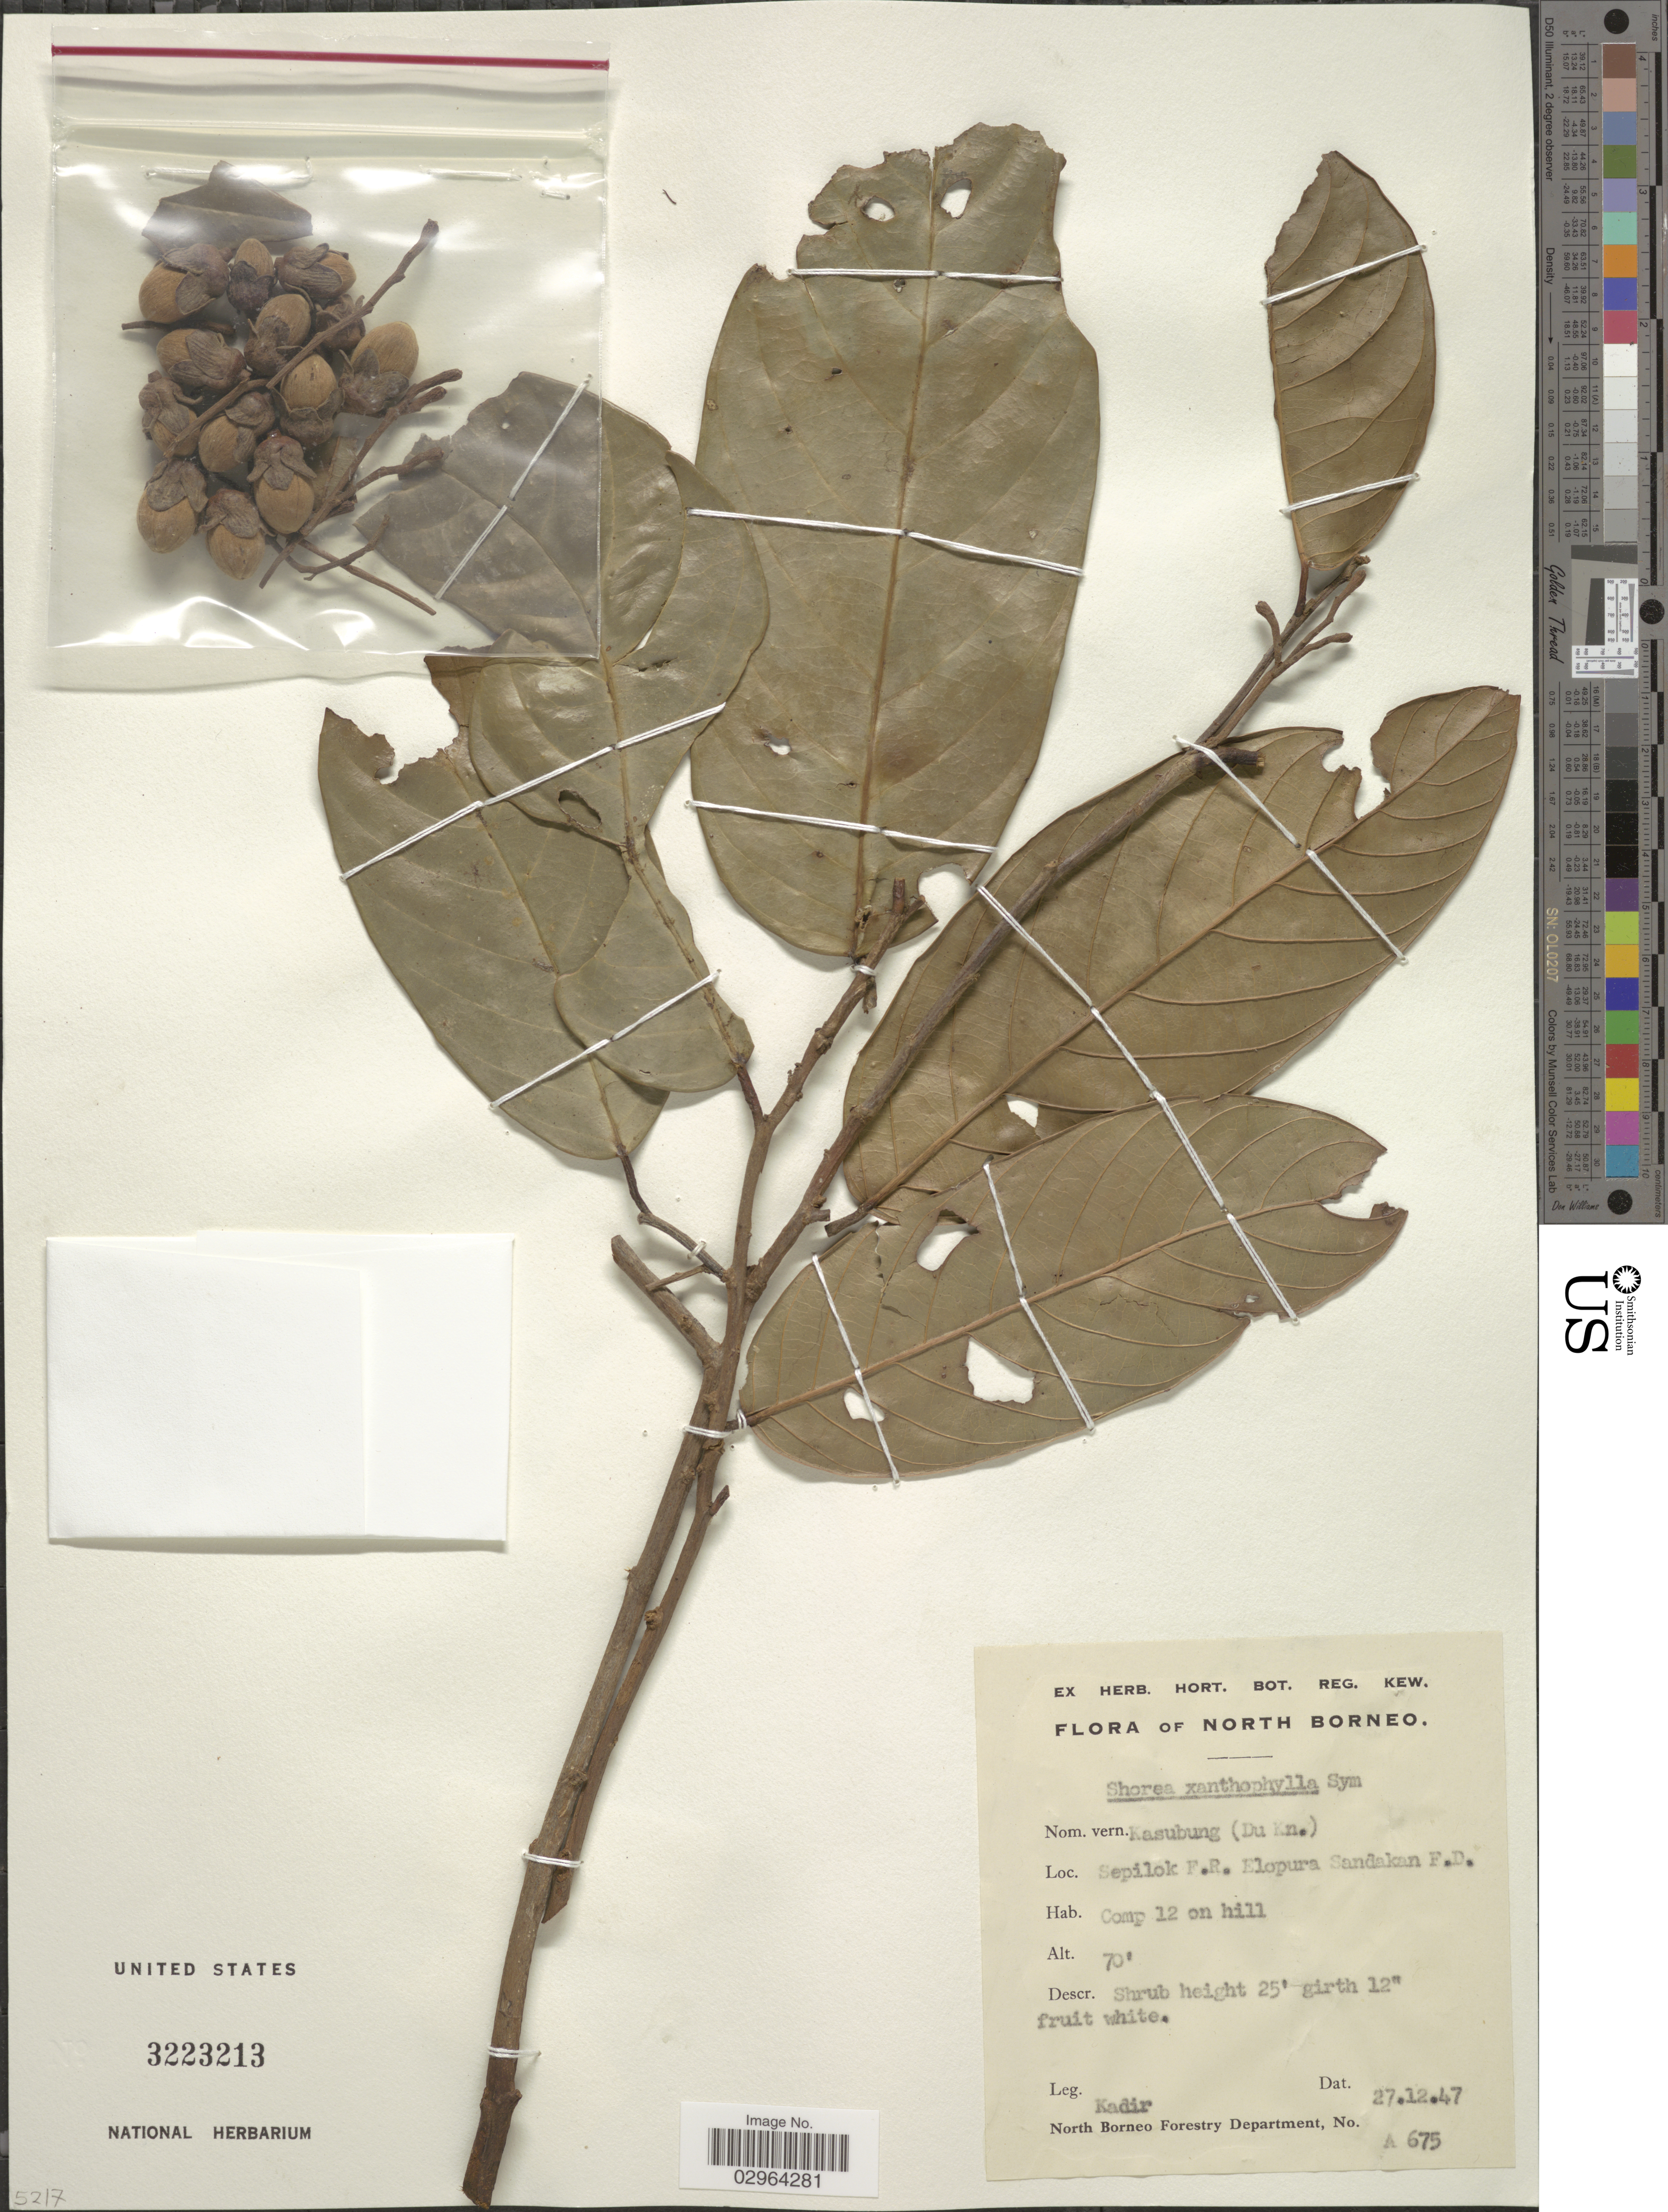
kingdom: Plantae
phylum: Tracheophyta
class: Magnoliopsida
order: Malvales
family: Dipterocarpaceae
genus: Shorea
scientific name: Shorea xanthophylla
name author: Symington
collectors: -. Kadir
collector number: A675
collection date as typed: Transcribed d/m/y: 27/12/47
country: Malaysia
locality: North Borneo. Sepilok F.R. Elopura Sandakan F.D.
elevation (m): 21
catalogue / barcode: US 3223213